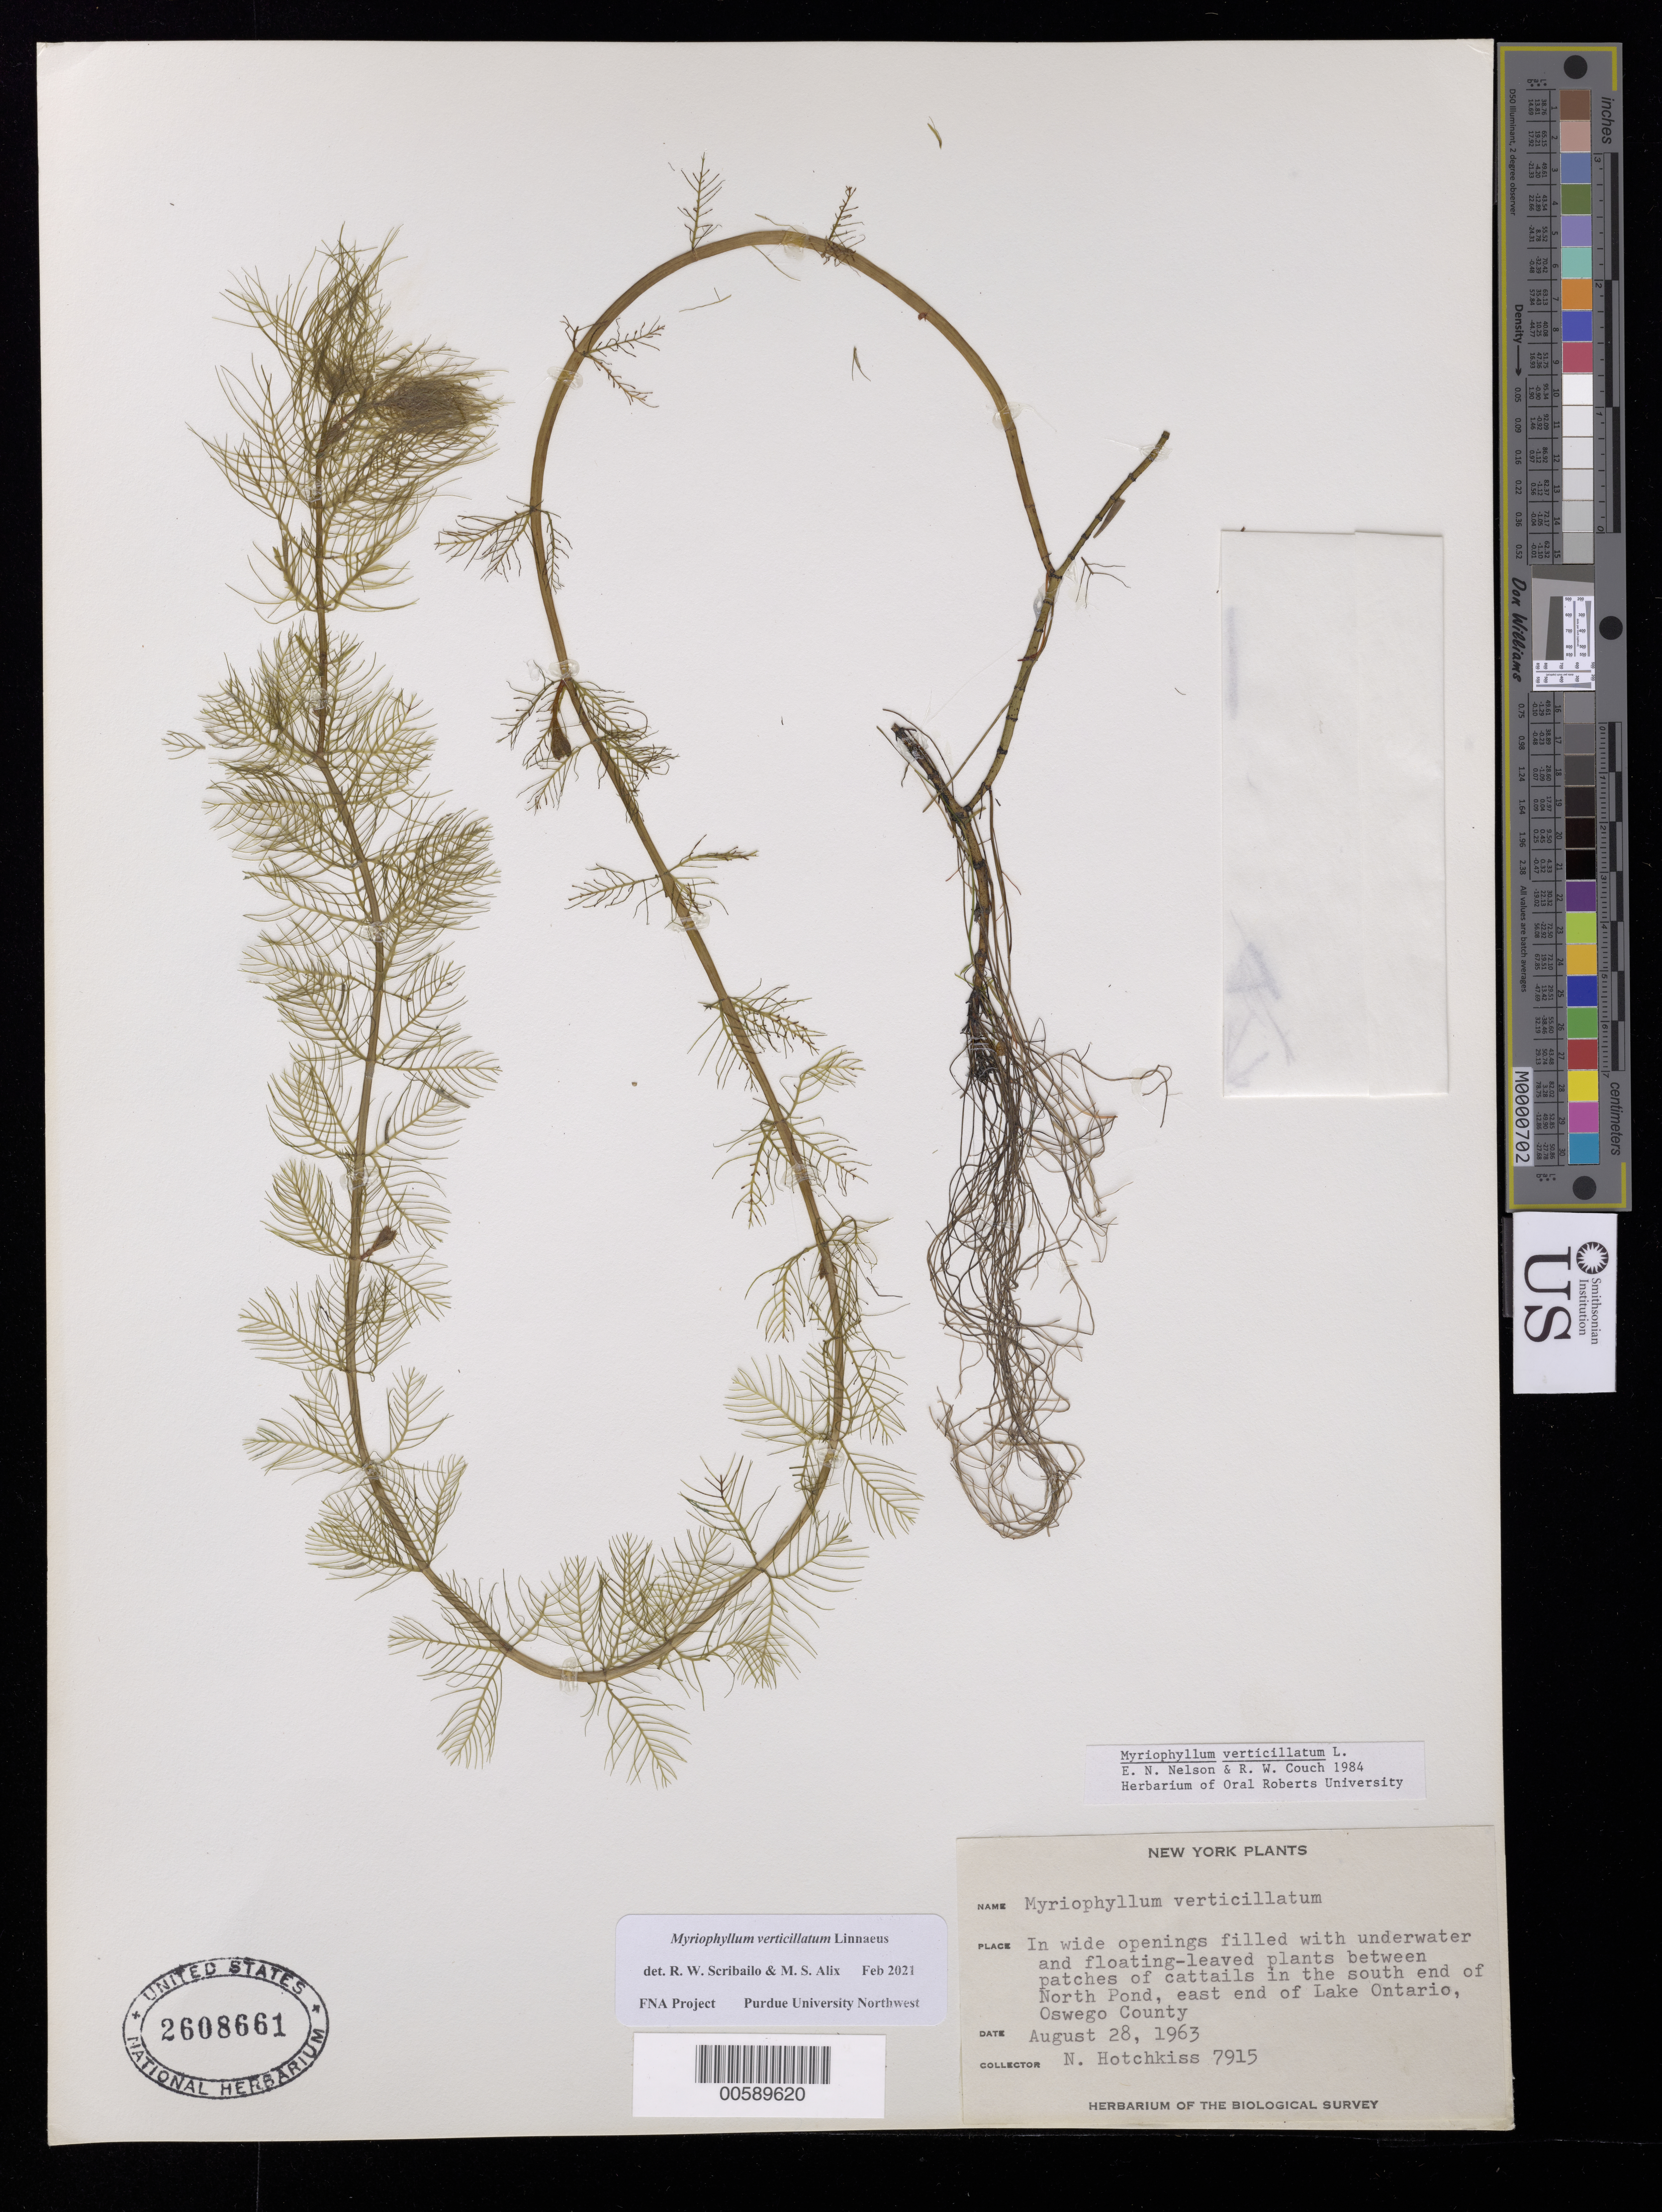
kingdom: Plantae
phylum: Tracheophyta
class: Magnoliopsida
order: Saxifragales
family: Haloragaceae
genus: Myriophyllum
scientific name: Myriophyllum verticillatum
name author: L.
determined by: Scribailo, R. W.; Alix, M. S.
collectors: N. Hotchkiss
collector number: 7915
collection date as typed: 28 Aug 1963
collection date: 1963-08-28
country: United States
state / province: New York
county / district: Oswego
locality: South end of North Pond, E end of Lake Ontario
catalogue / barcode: US 2608661